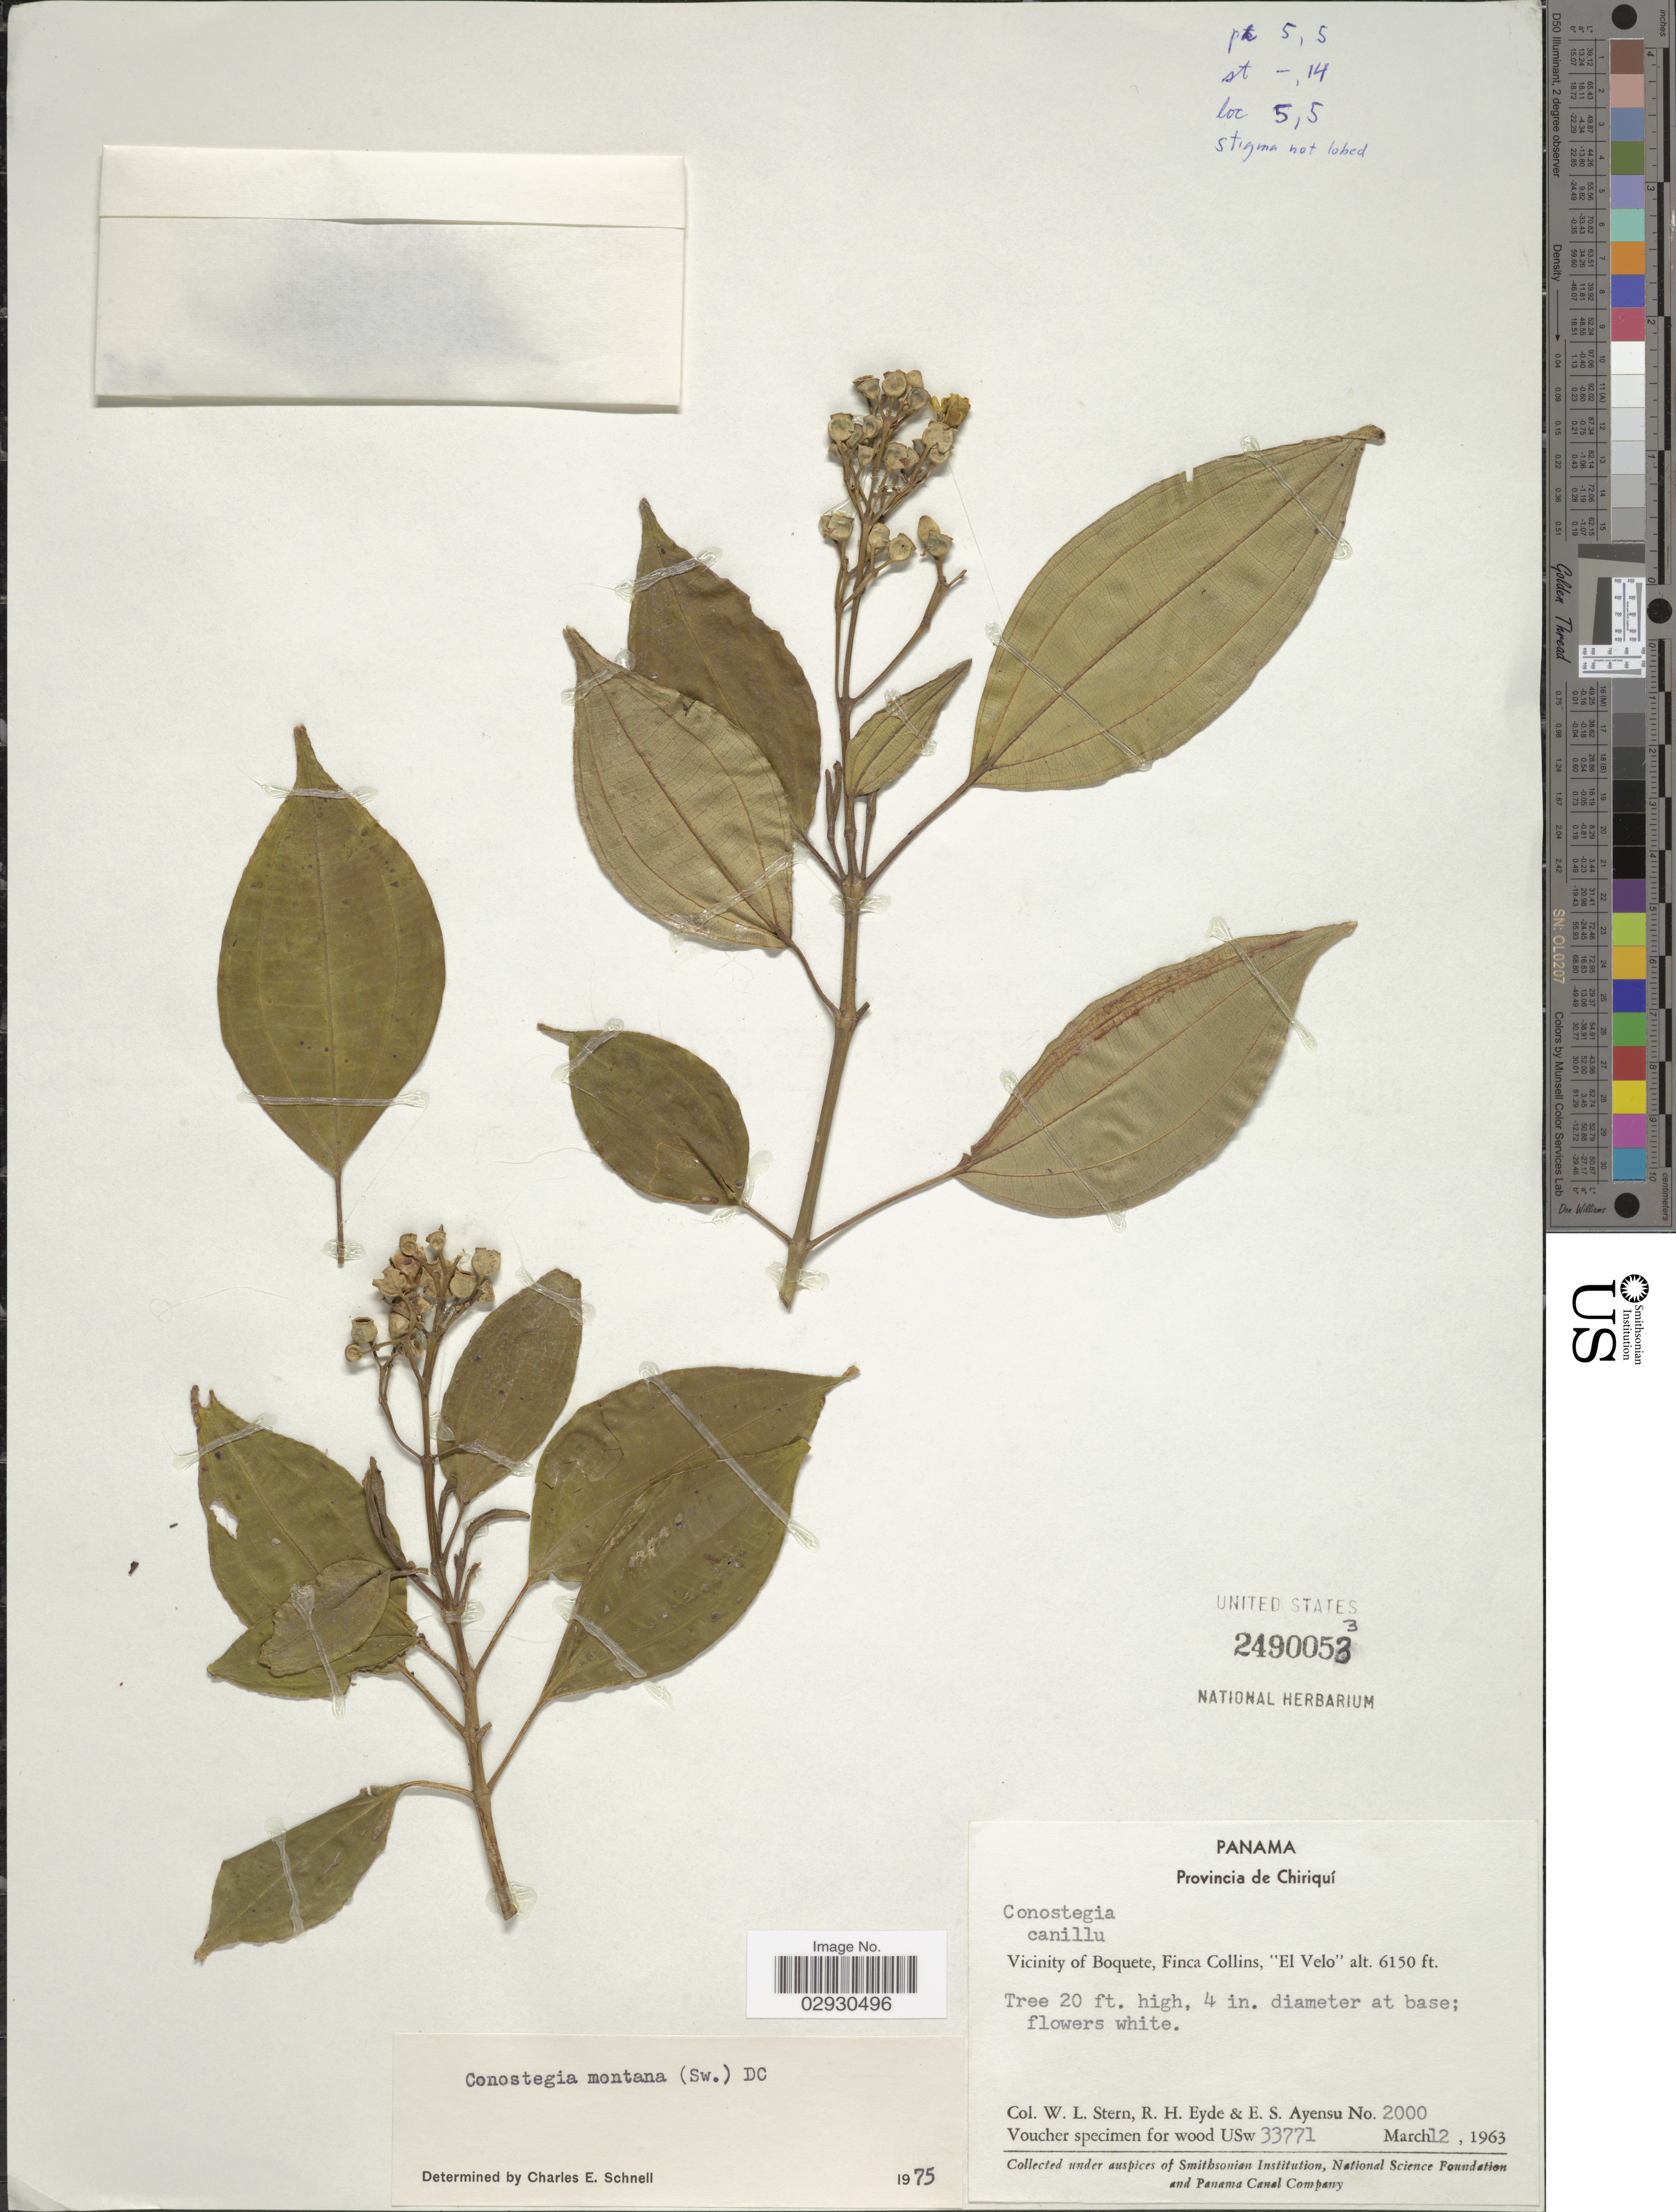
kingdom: Plantae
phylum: Tracheophyta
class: Magnoliopsida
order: Myrtales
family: Melastomataceae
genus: Conostegia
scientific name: Conostegia montana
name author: (Sw.) D. Don ex DC.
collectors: W. L. Stern, R. H. Eyde & E. S. Ayensu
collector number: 2000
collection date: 1963-03-12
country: Panama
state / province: Chiriqui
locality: Vicinity of Boquete, Finca Collins, "El Velo".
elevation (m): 1875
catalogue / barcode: US 2490053